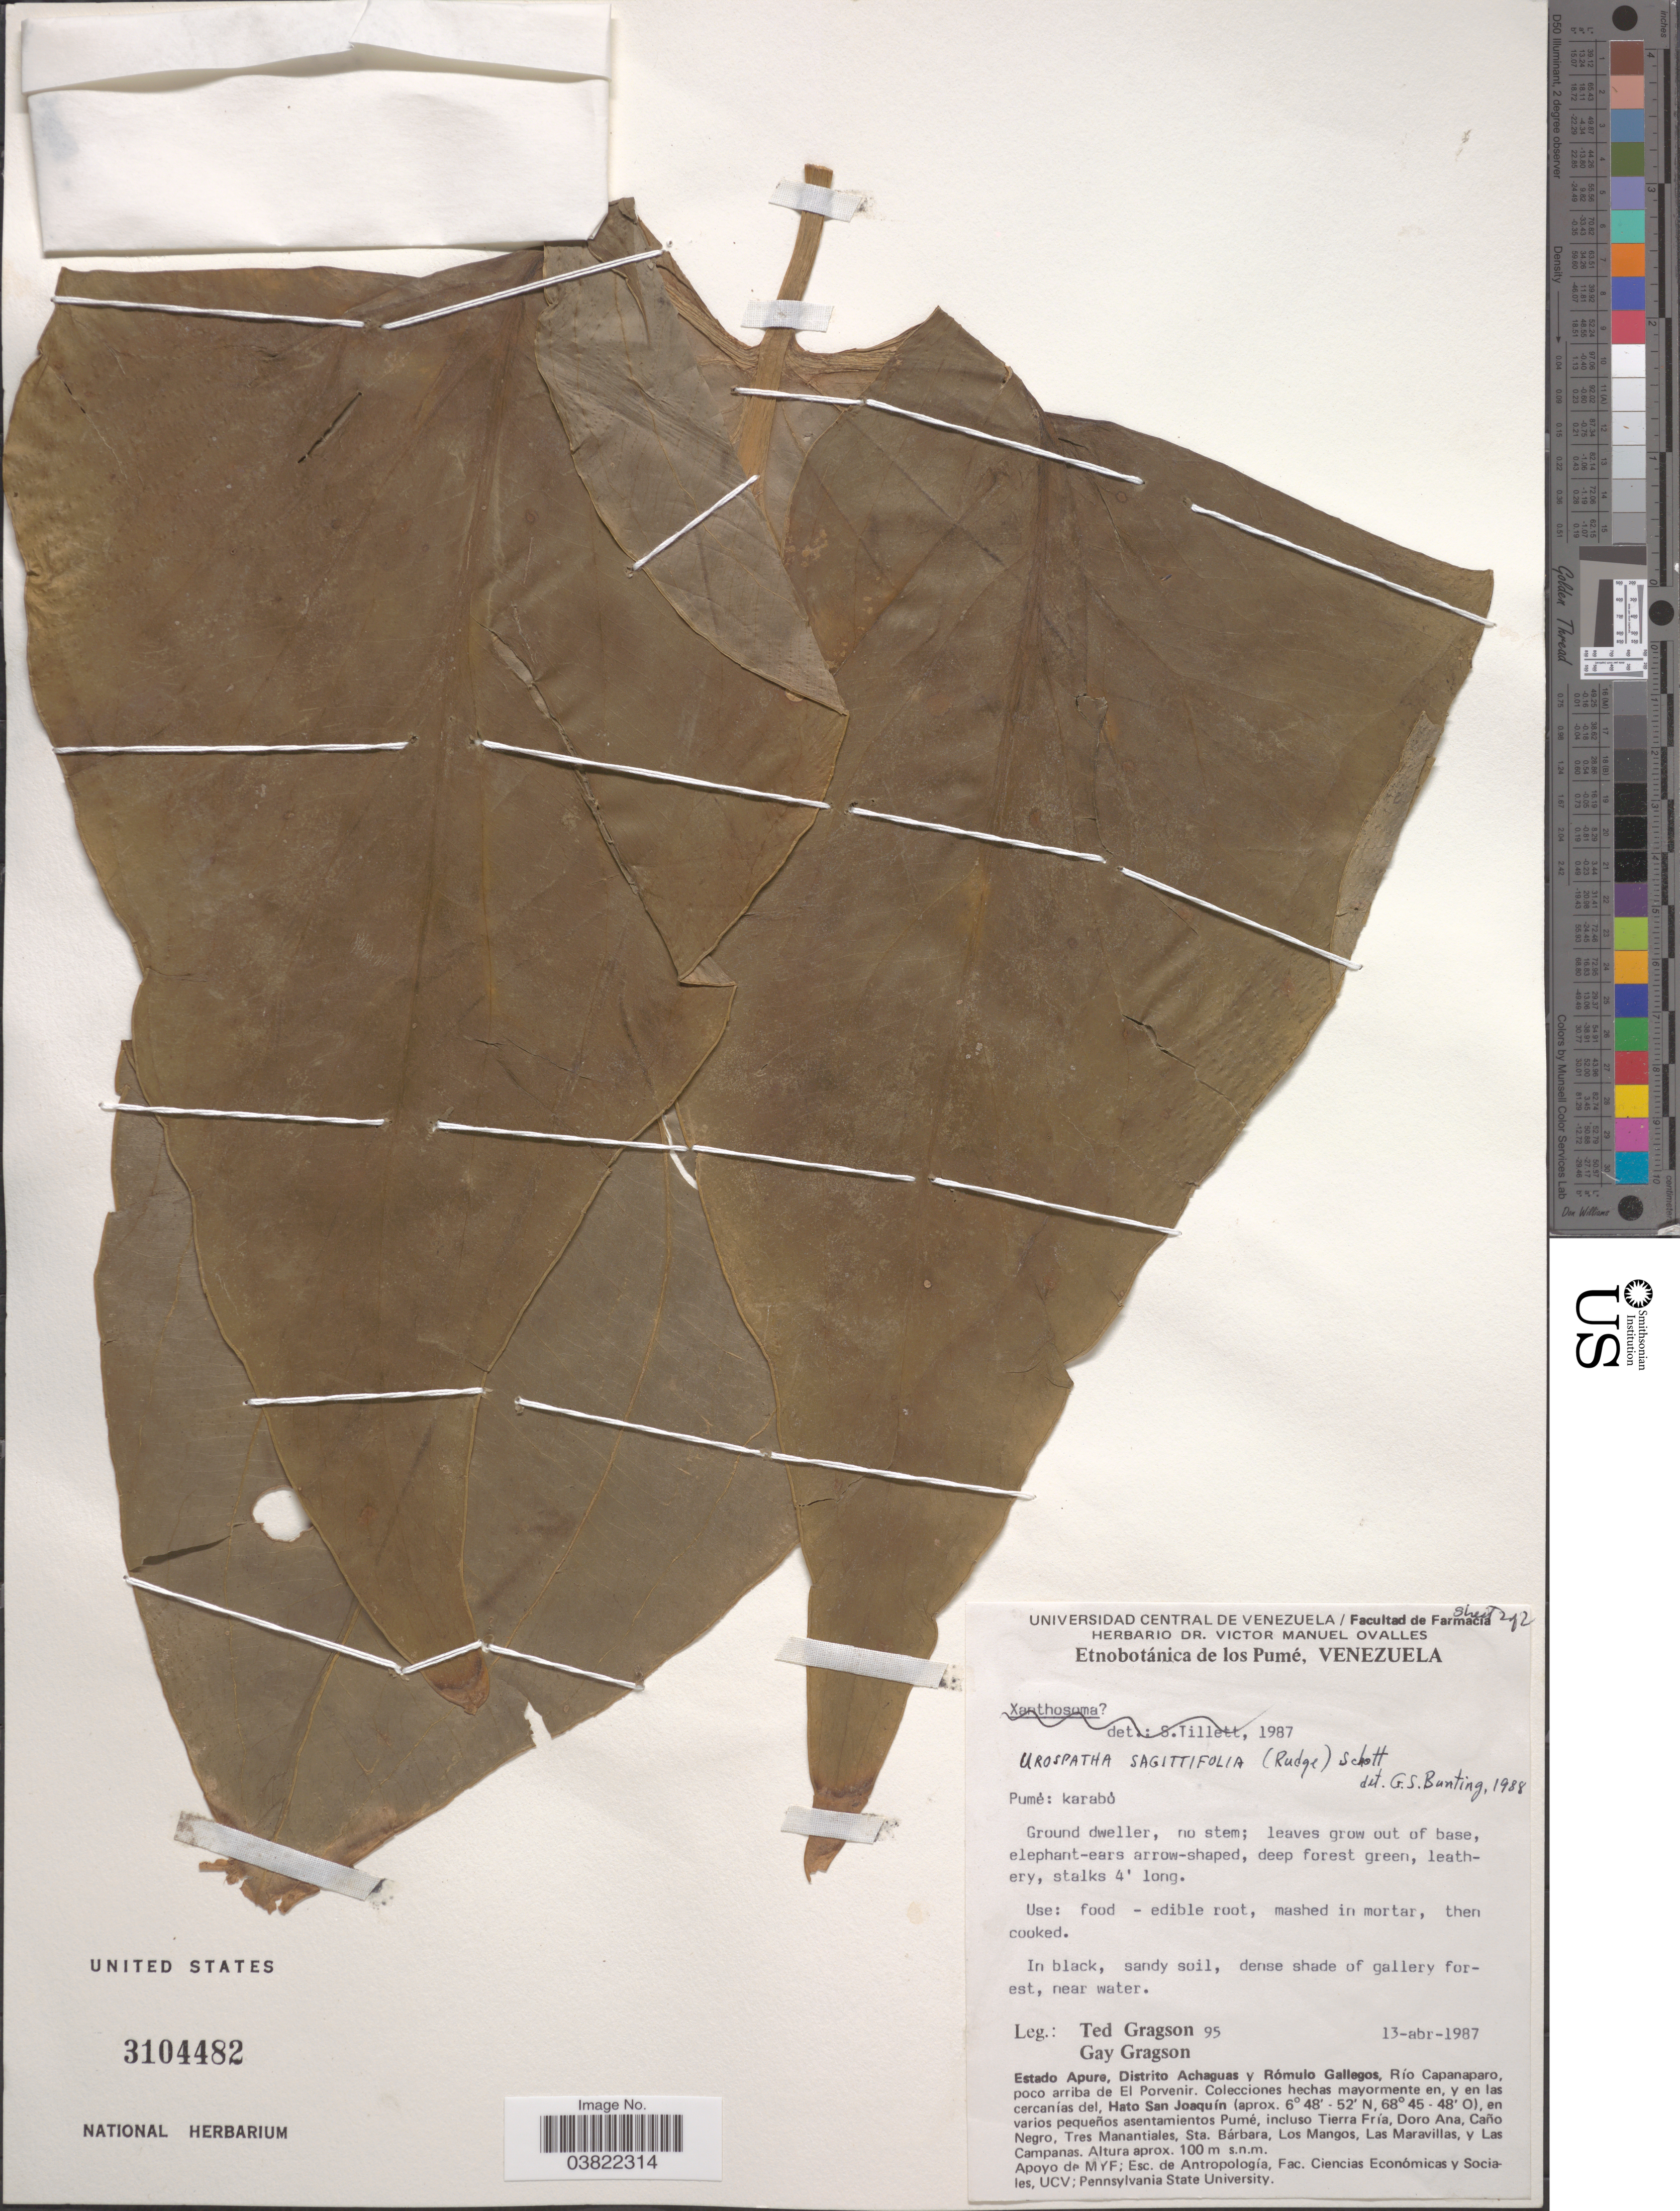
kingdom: Plantae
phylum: Tracheophyta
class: Liliopsida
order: Alismatales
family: Araceae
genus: Urospatha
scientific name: Urospatha sagittifolia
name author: (Rudge) Schott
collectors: T. Gragson & G. Gragson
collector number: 95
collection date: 1987-04-13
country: Venezuela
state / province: Apure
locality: Distrito Achaguas y Rómulo Gallegos, Río Capanaparo, poco arriba de El Porvenir. Hato San Joaquín. Incluso Tierra Fría, Doro Ana, Caño Negro, Tres Manantiales, Sta. Bárbara, Los Mangos, Las Maravillas, y Las Campanas.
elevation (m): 100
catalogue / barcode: US 3104482